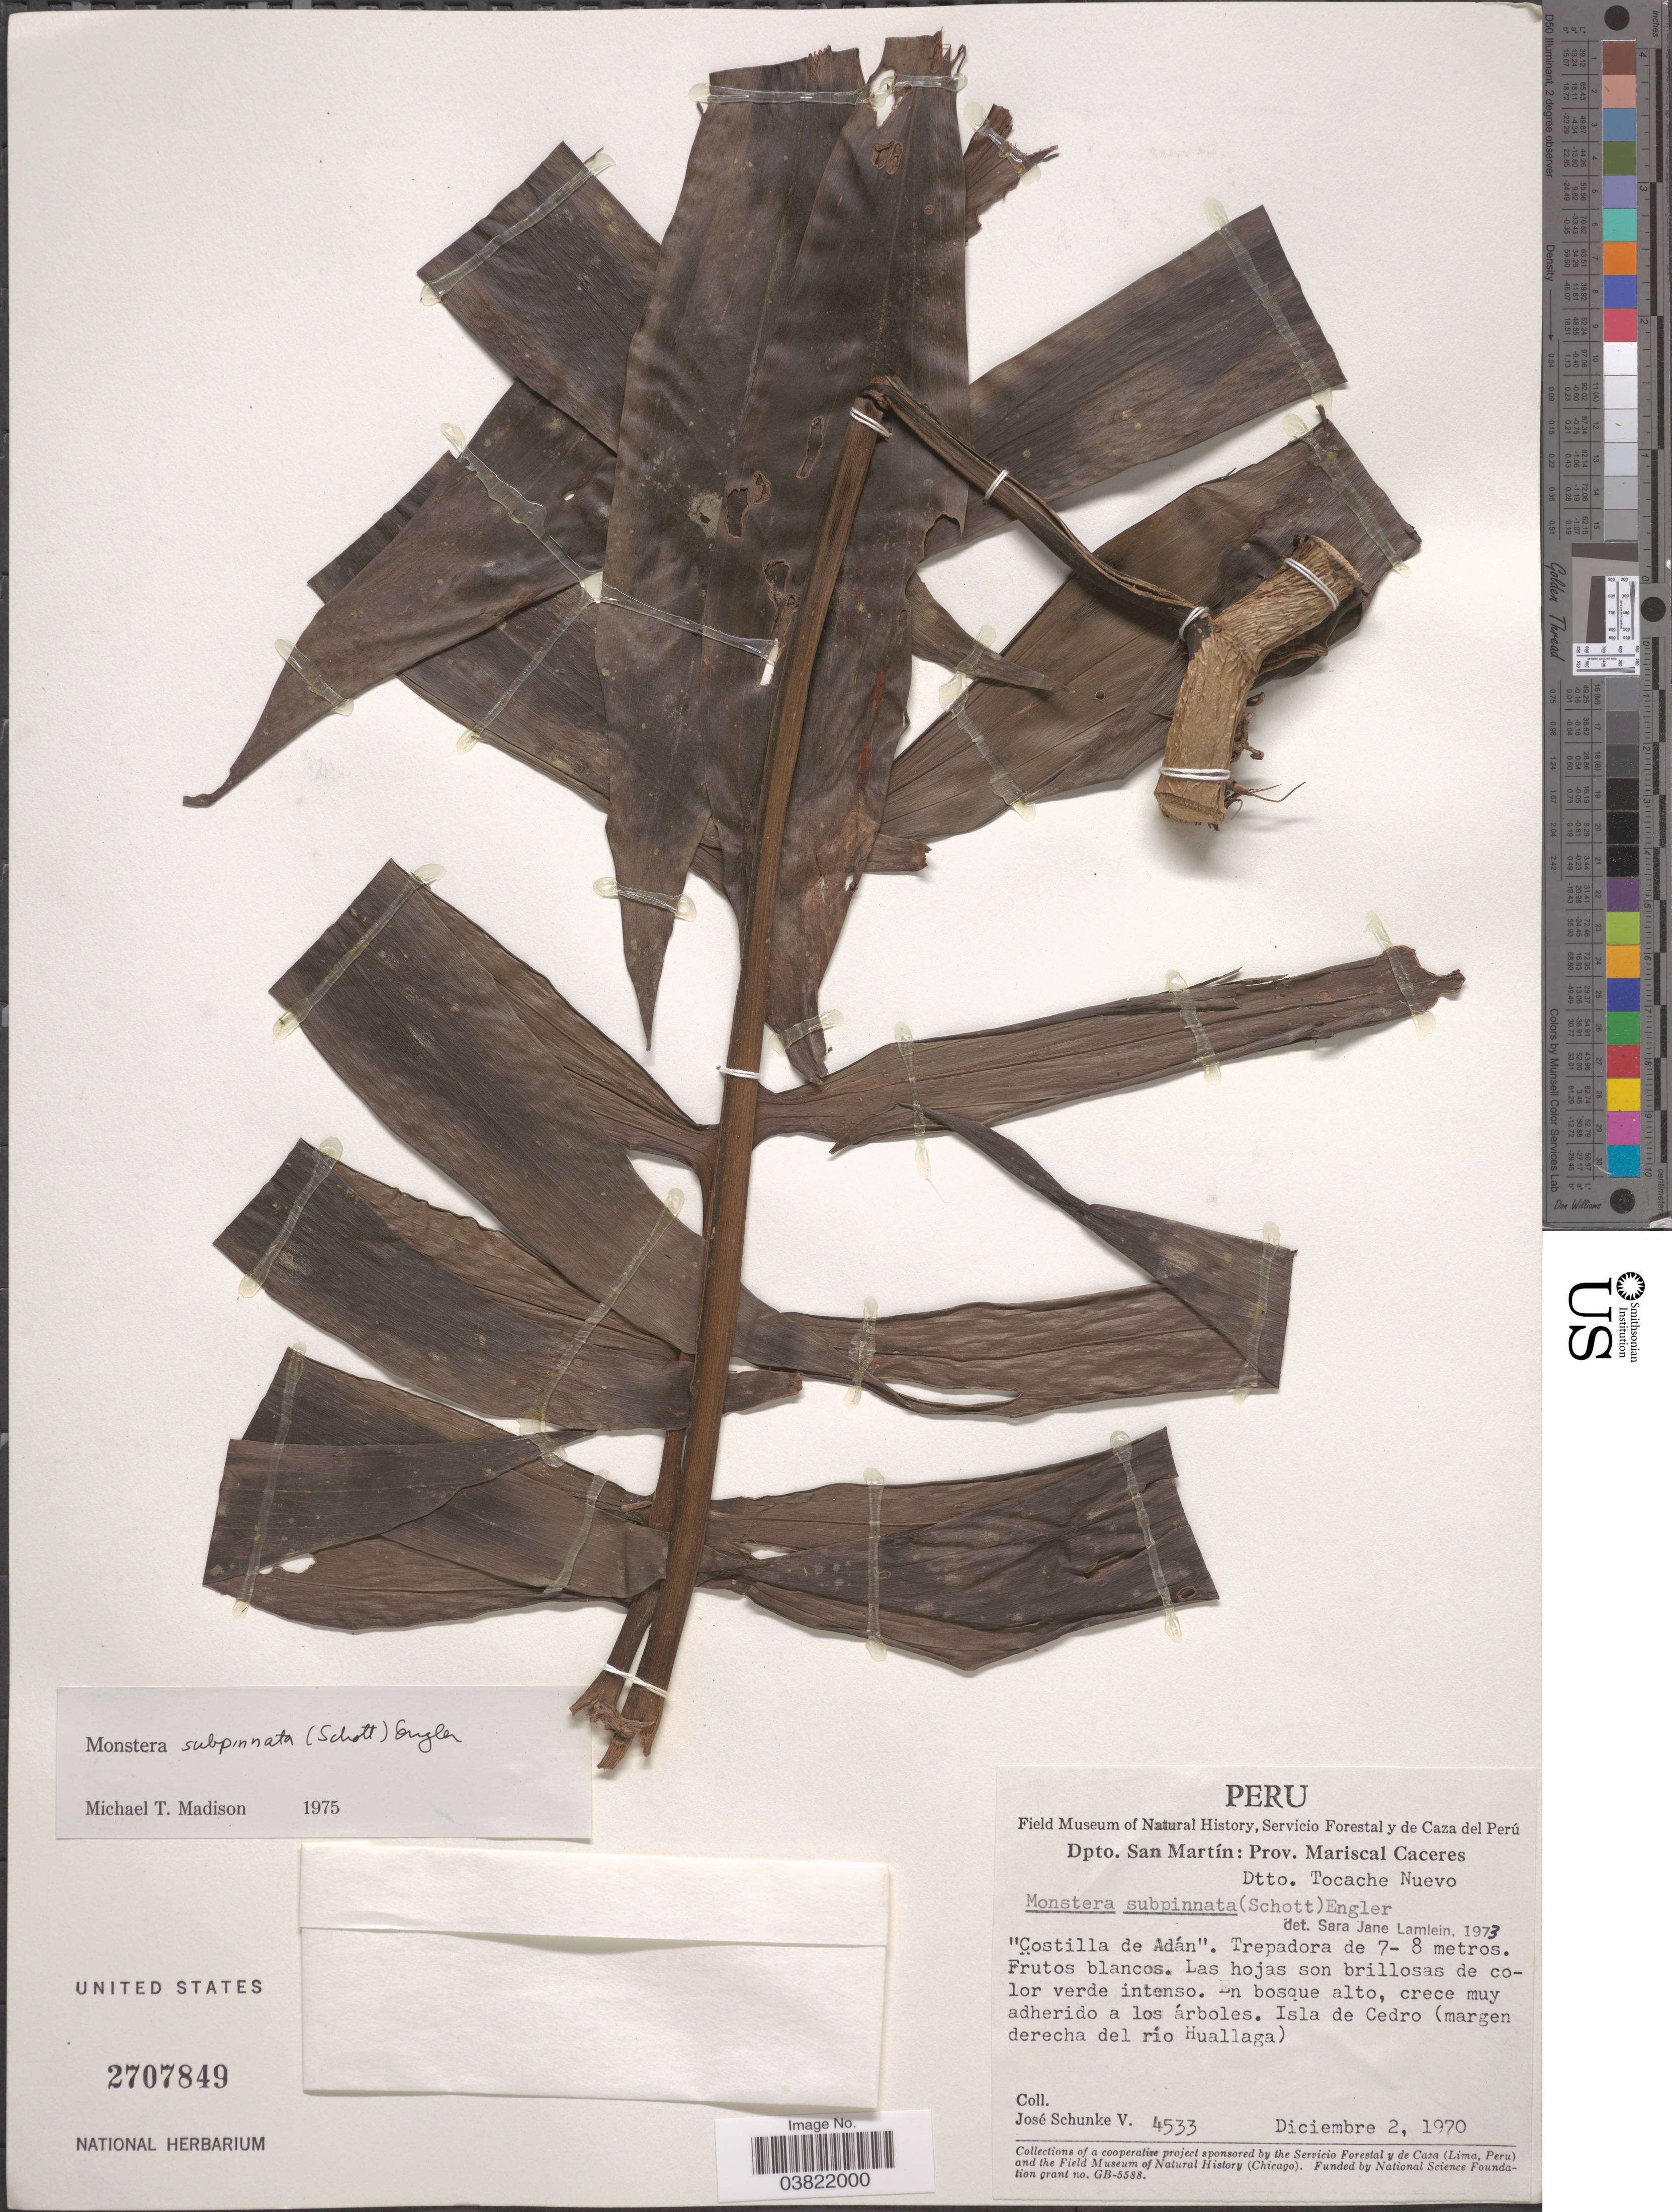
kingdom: Plantae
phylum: Tracheophyta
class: Liliopsida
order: Alismatales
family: Araceae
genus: Monstera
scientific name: Monstera subpinnata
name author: (Schott) Engl.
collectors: J. Schunke Vigo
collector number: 4533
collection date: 1970-12-02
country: Peru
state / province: San Martín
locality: Dpto. San Martín: Prov. Mariscal Caceres. Dtto. Tocache Nuevo. Isla de Cedro (margen derecha del río Huallaga).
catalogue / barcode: US 2707849